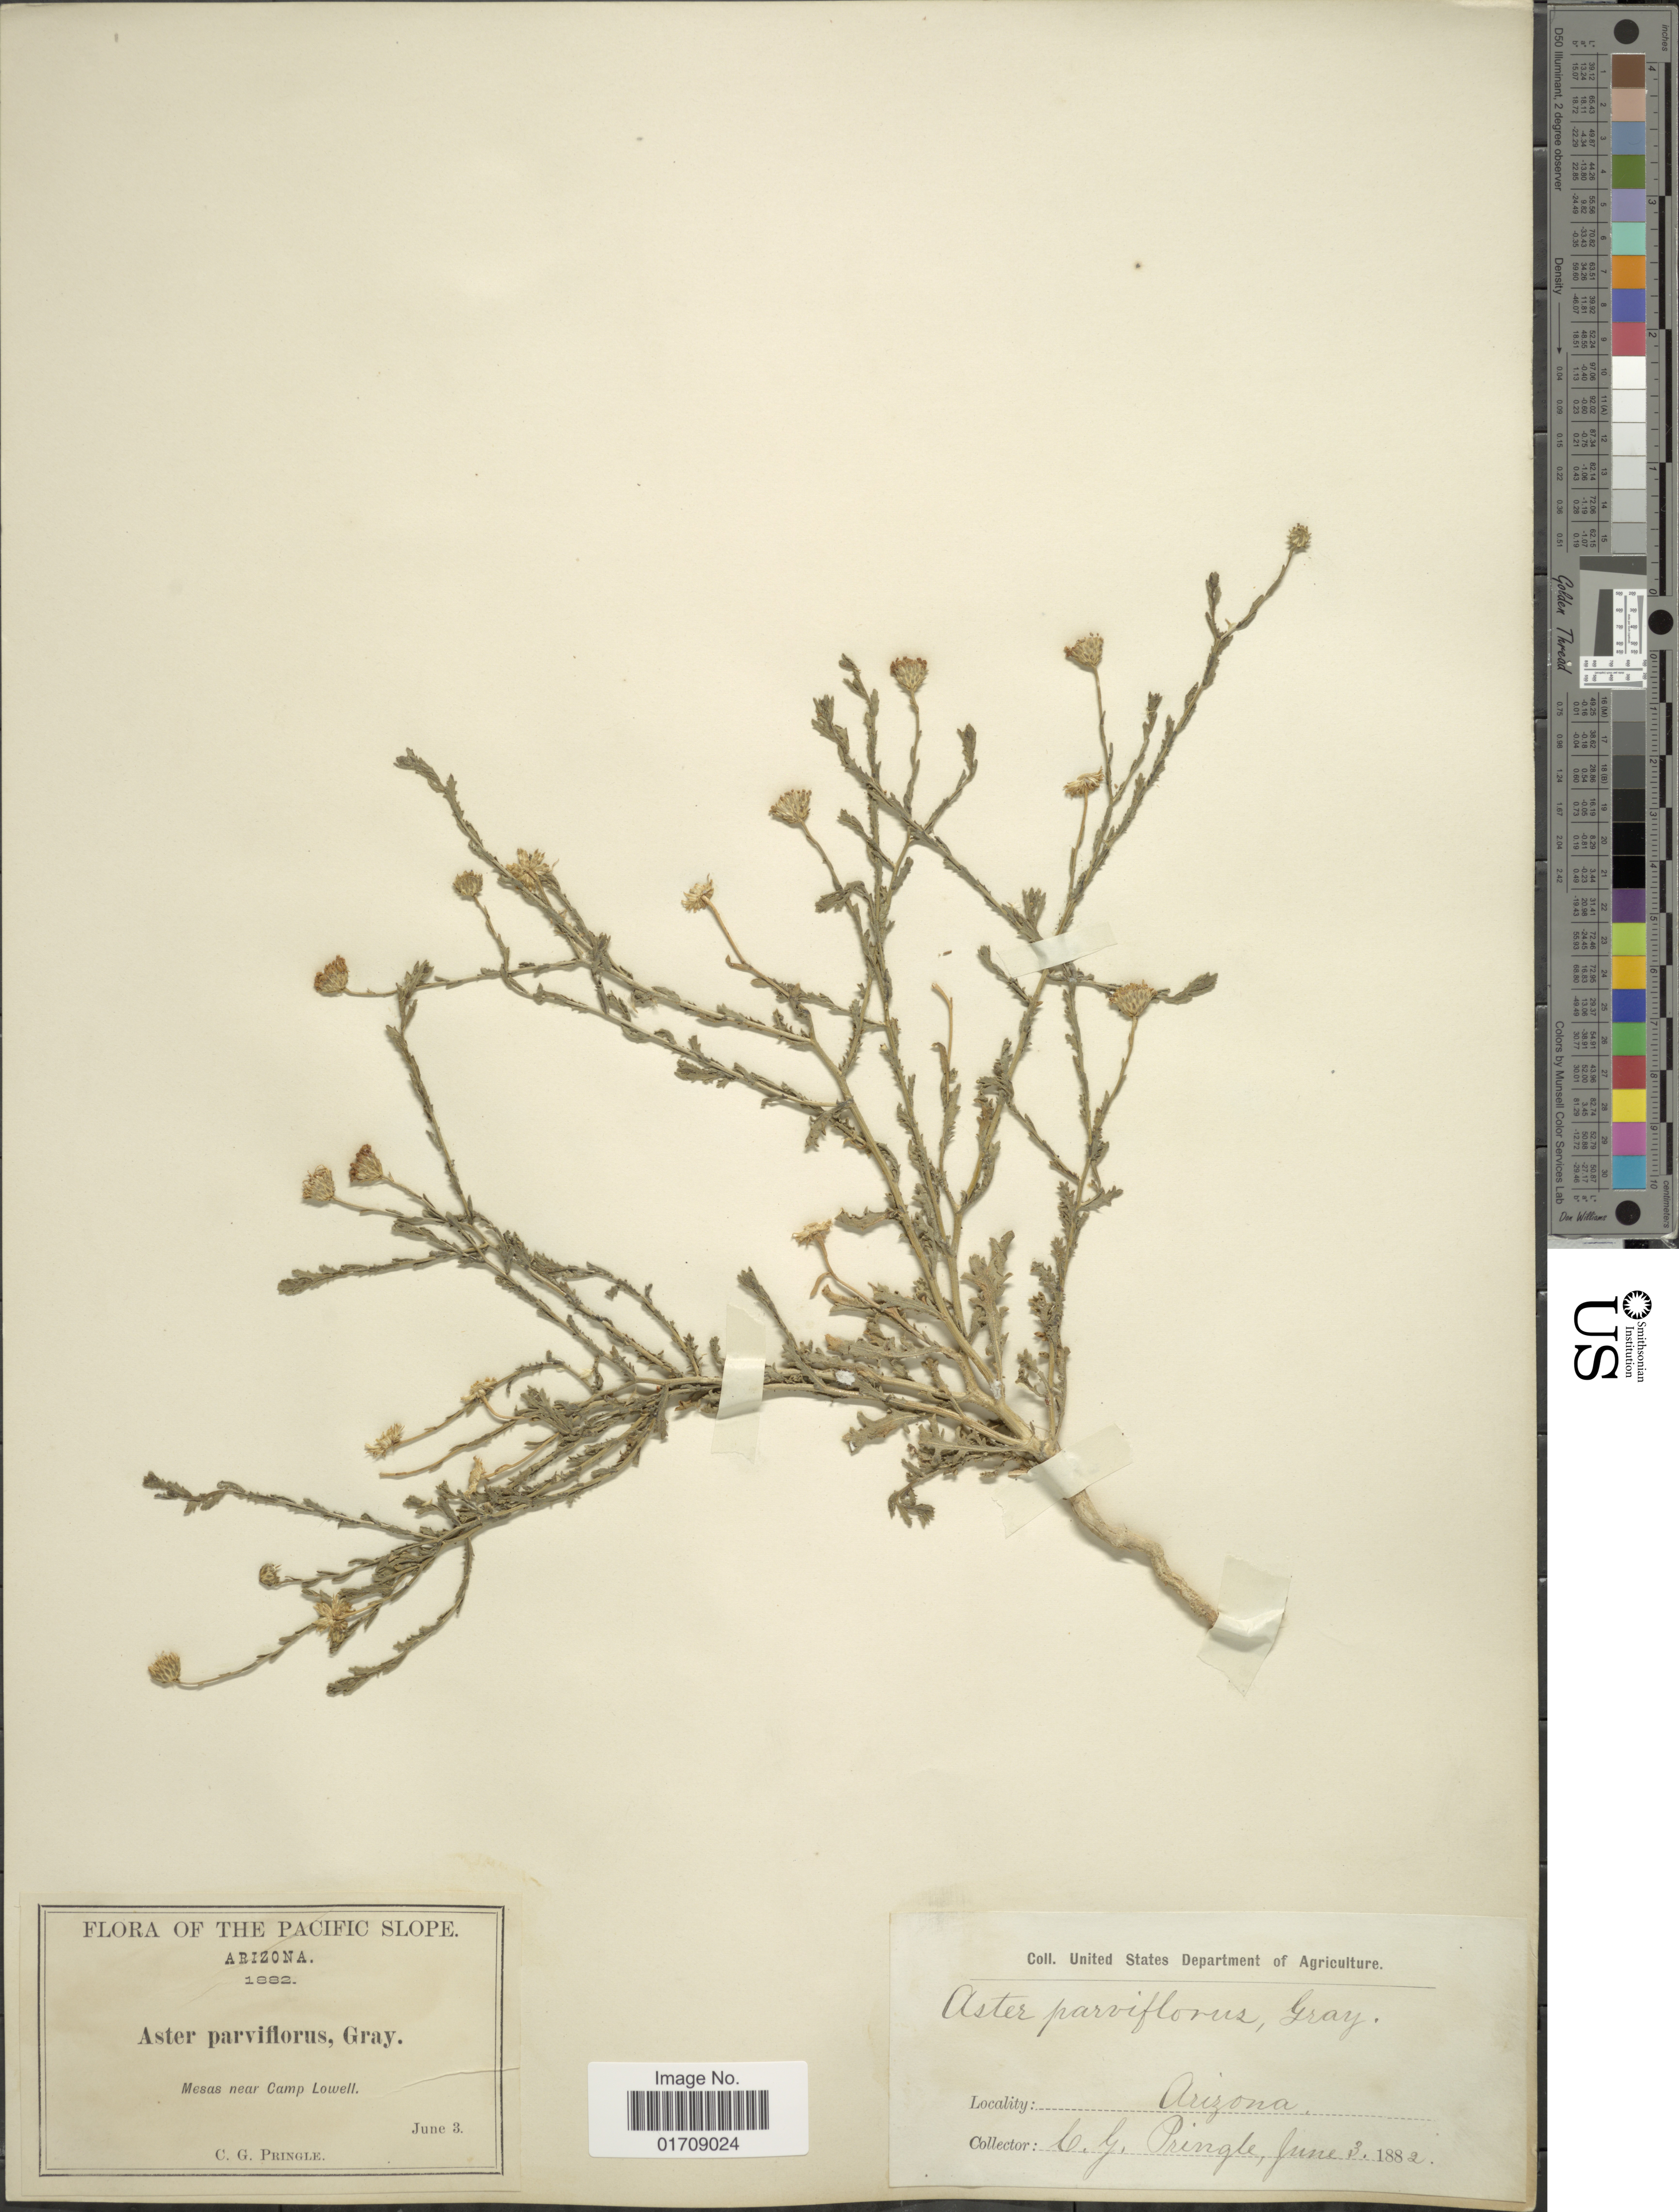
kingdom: Plantae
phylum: Tracheophyta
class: Magnoliopsida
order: Asterales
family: Asteraceae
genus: Machaeranthera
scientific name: Machaeranthera parviflora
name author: A. Gray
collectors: C. G. Pringle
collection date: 1882-06-03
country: United States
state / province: Arizona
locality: Pacific Slope, Mesas near Camp Lowell